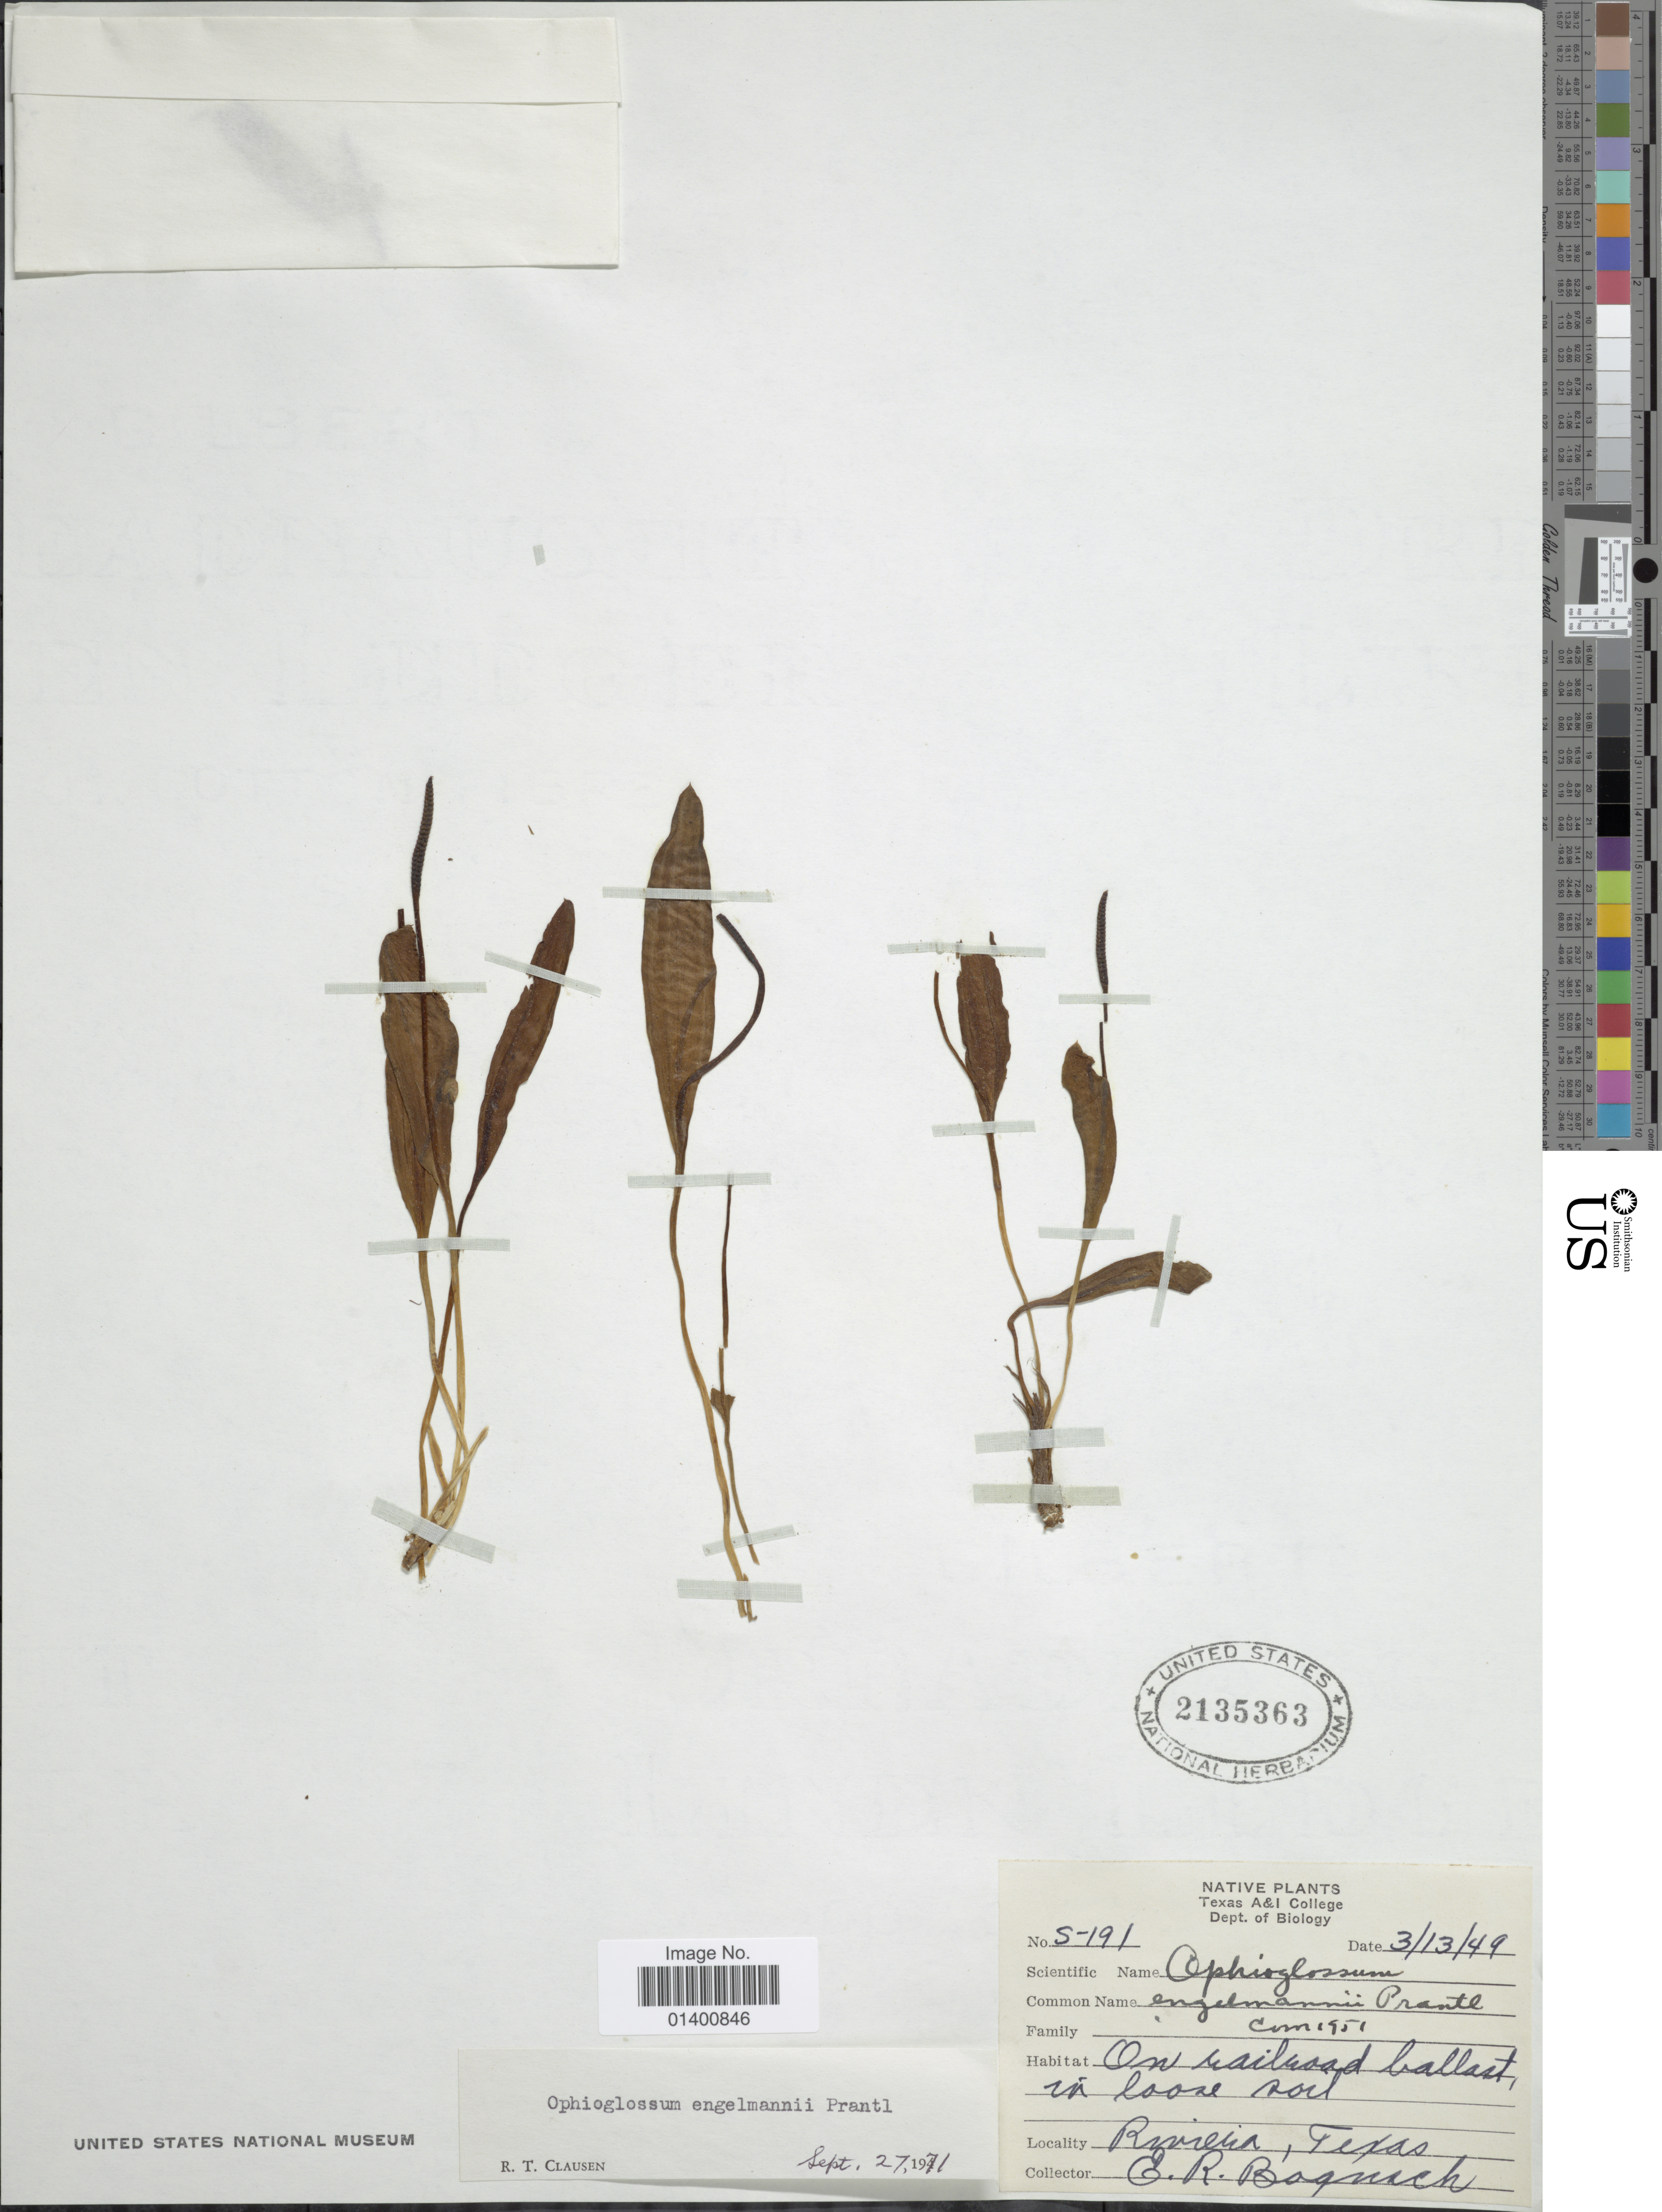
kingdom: Plantae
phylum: Tracheophyta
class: Polypodiopsida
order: Ophioglossales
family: Ophioglossaceae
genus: Ophioglossum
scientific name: Ophioglossum engelmannii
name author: Prantl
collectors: E. Bognach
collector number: S-191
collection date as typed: Transcribed d/m/y: 13/3/49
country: United States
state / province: Texas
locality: Riviera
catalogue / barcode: US 2135363